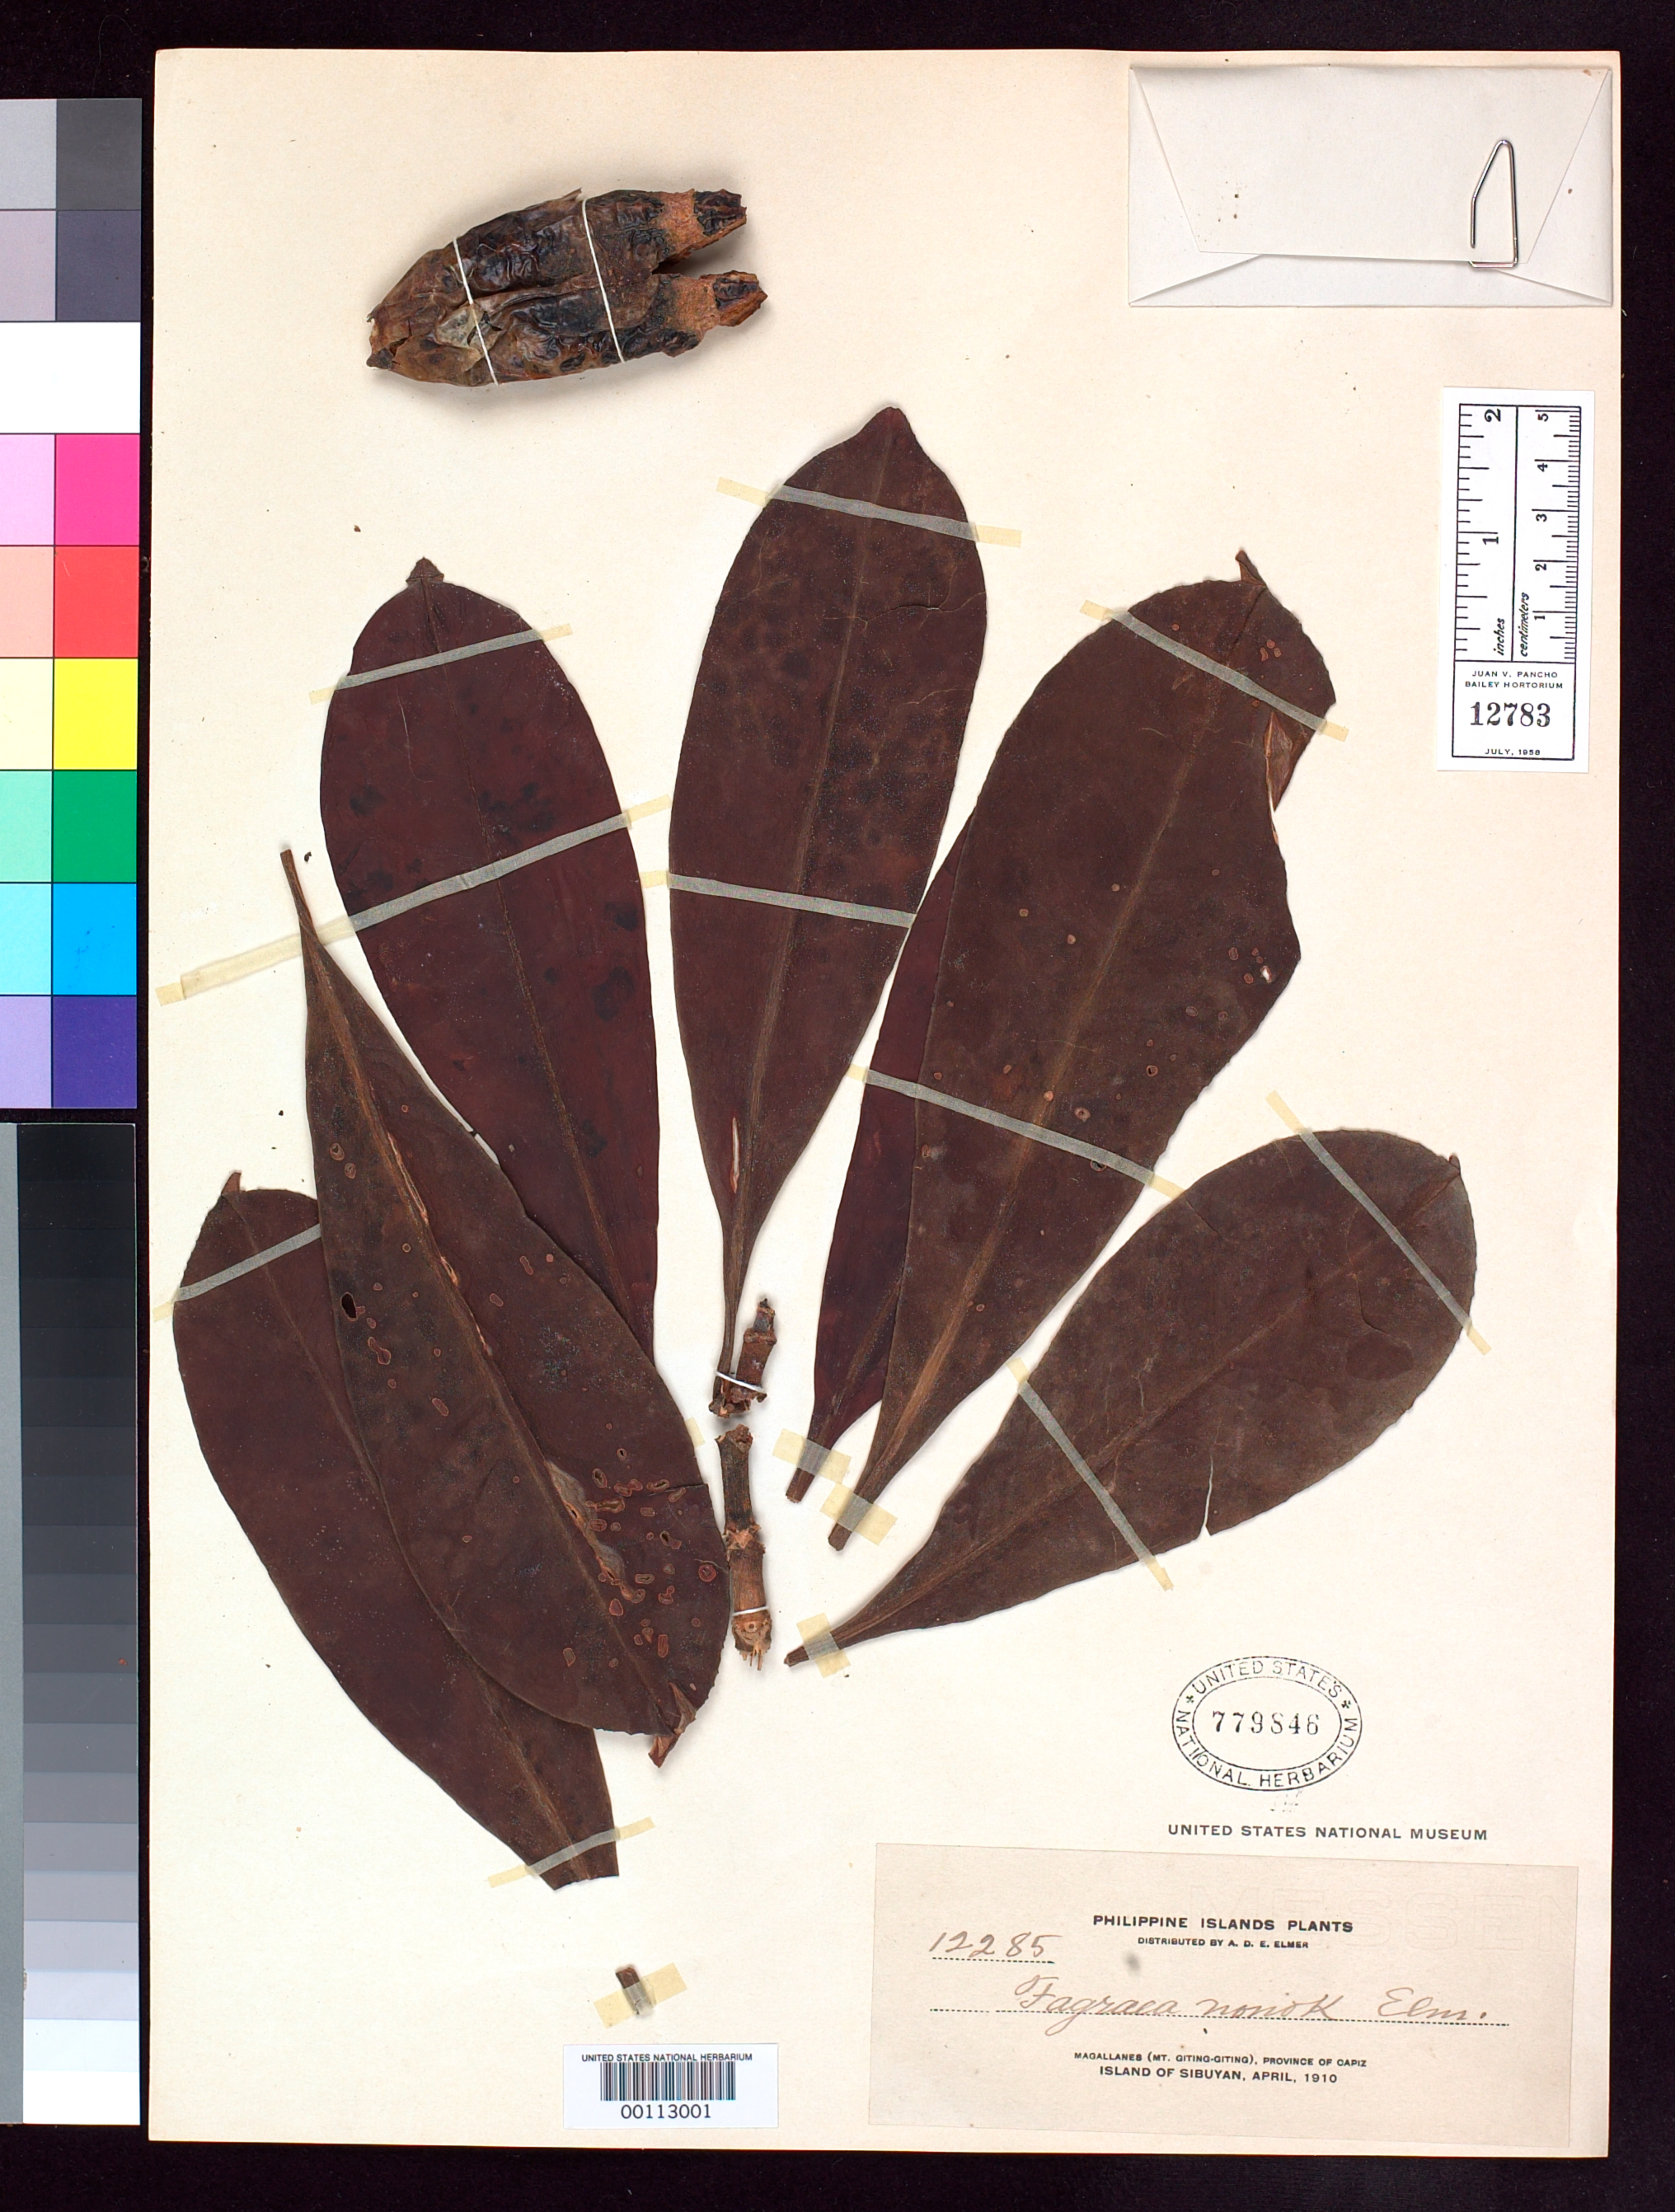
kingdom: Plantae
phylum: Tracheophyta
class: Magnoliopsida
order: Gentianales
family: Gentianaceae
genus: Fagraea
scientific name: Fagraea nonok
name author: Elmer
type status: Isotype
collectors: A. D. E. Elmer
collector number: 12285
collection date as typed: Apr 1910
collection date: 1910-04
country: Philippines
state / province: Mimaropa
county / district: Romblon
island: Sibuyan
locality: Magallanes (Mt. Giting-Giting).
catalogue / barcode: US 779846